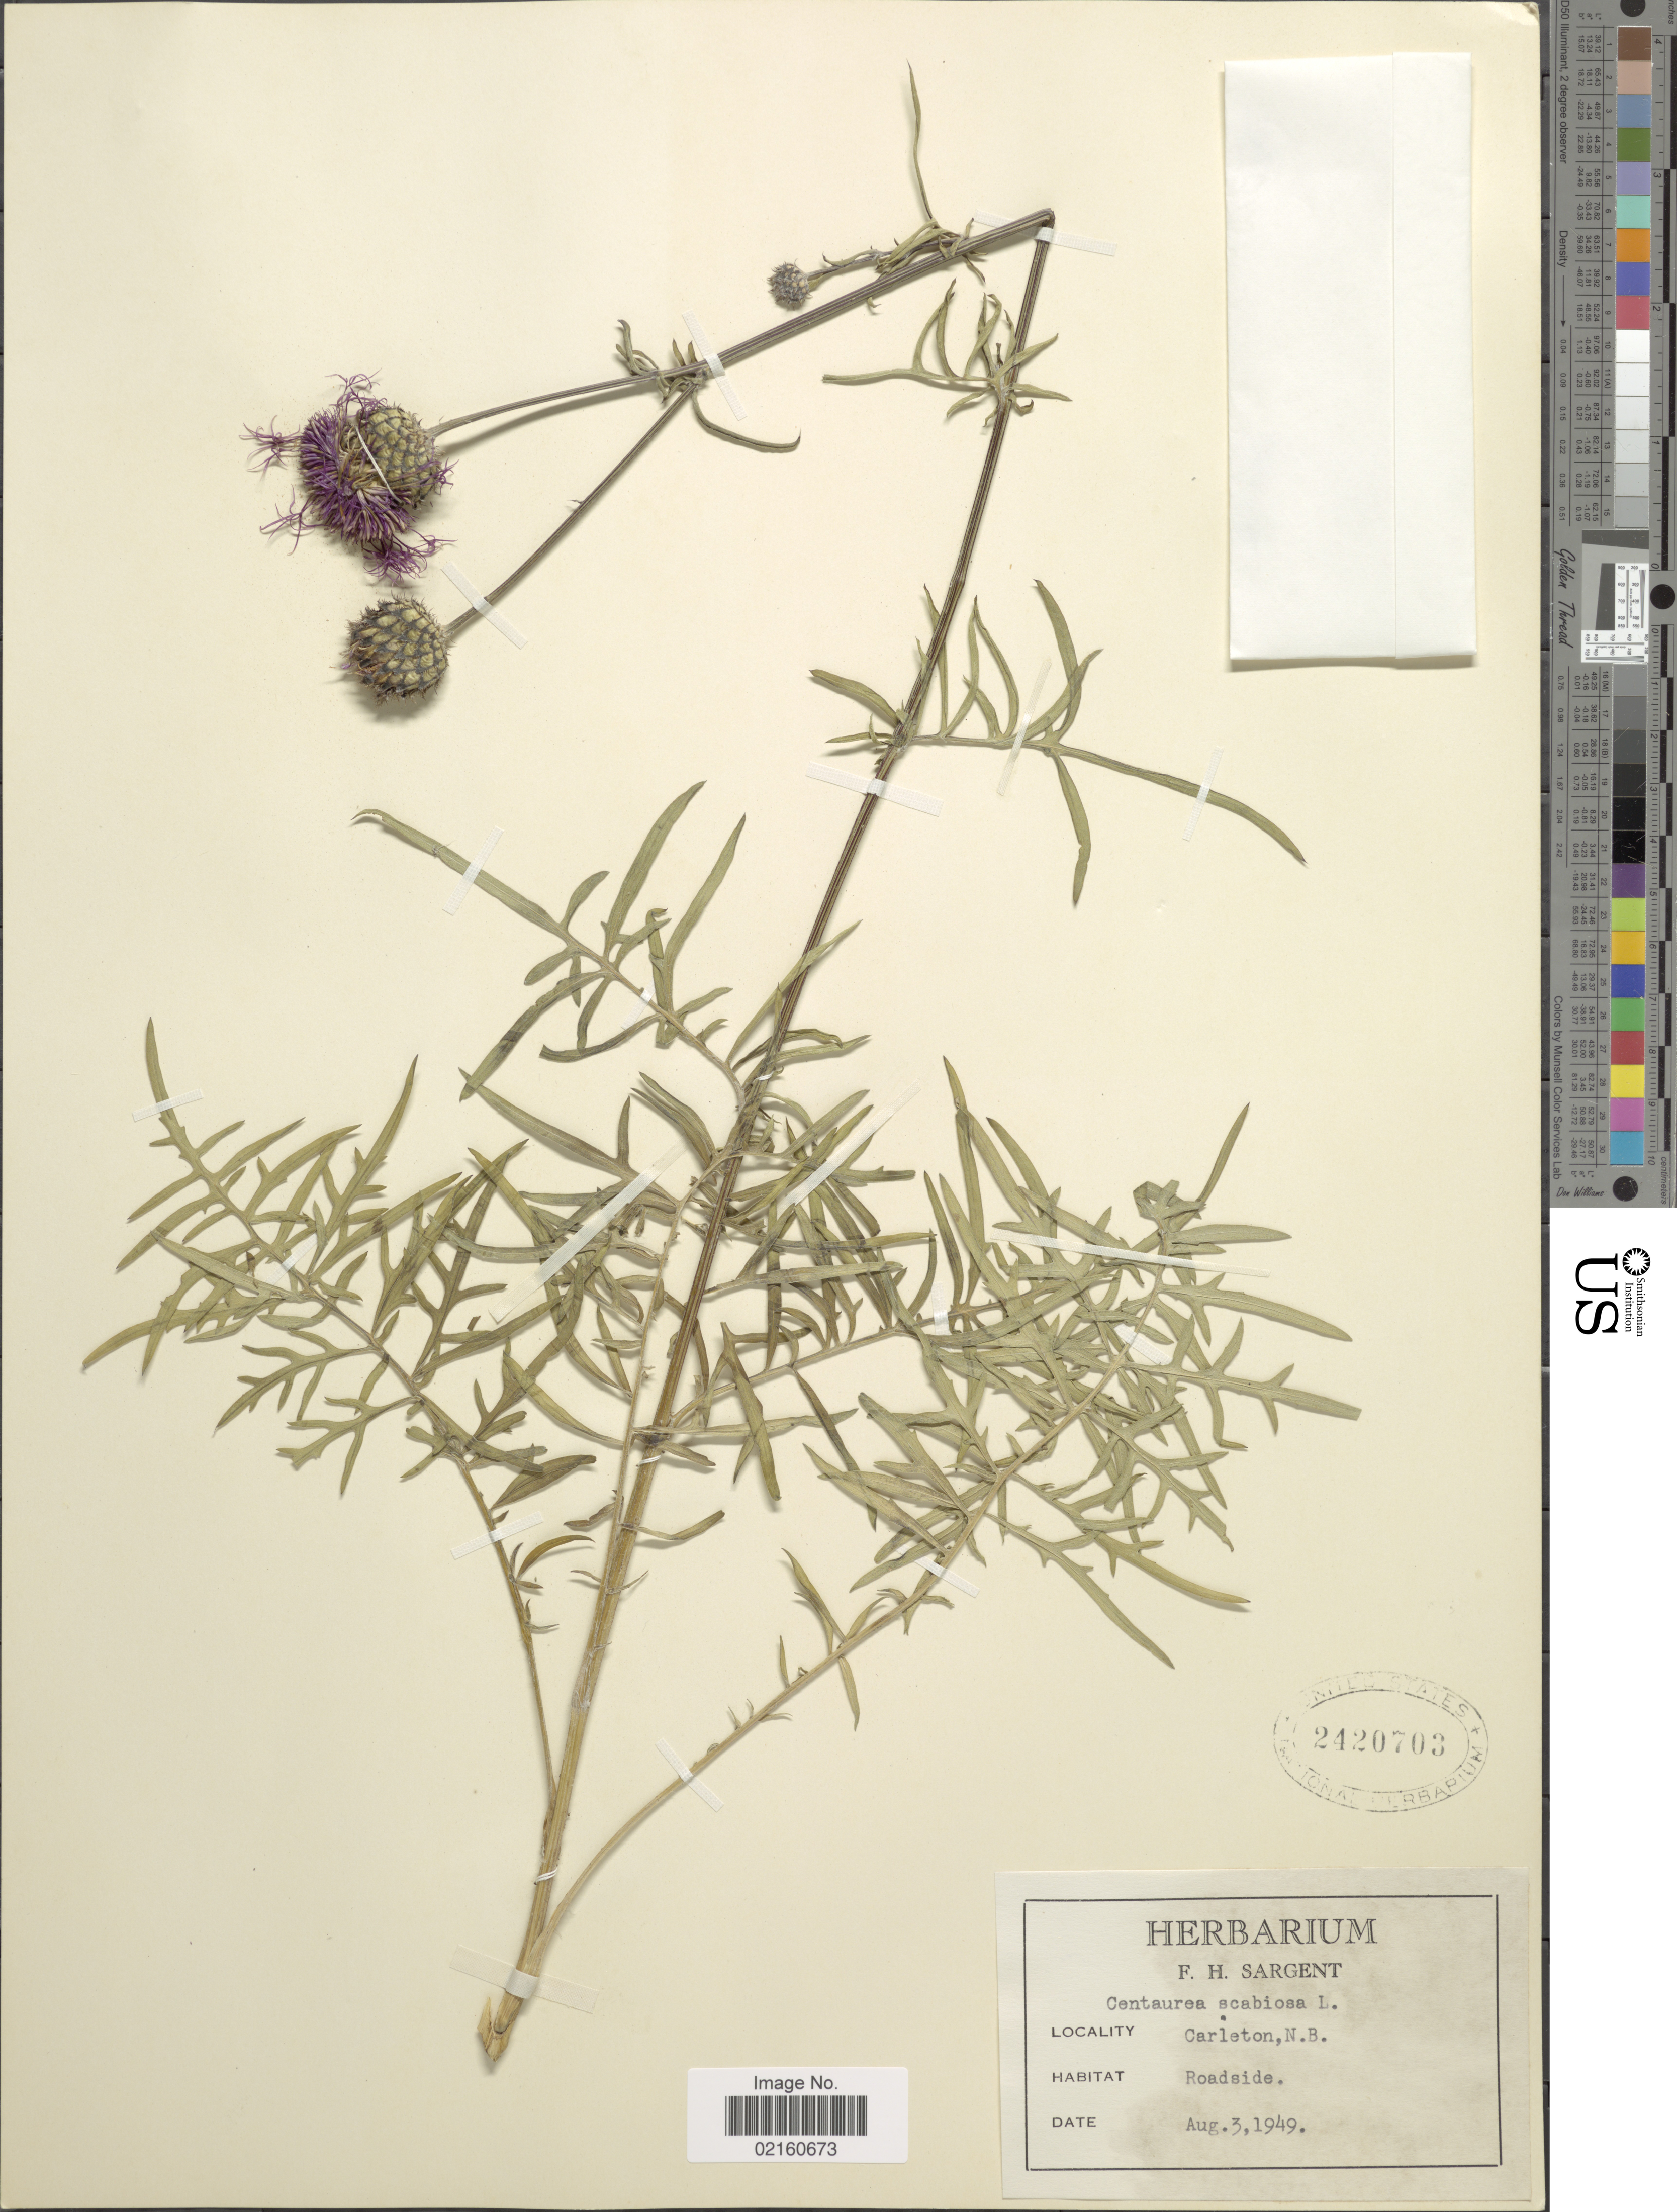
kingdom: Plantae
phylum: Tracheophyta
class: Magnoliopsida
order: Asterales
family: Asteraceae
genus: Centaurea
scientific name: Centaurea scabiosa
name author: L.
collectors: F. H. Sargent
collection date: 1949-08-03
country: Canada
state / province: New Brunswick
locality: Careton, N. B.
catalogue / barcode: US 2420703